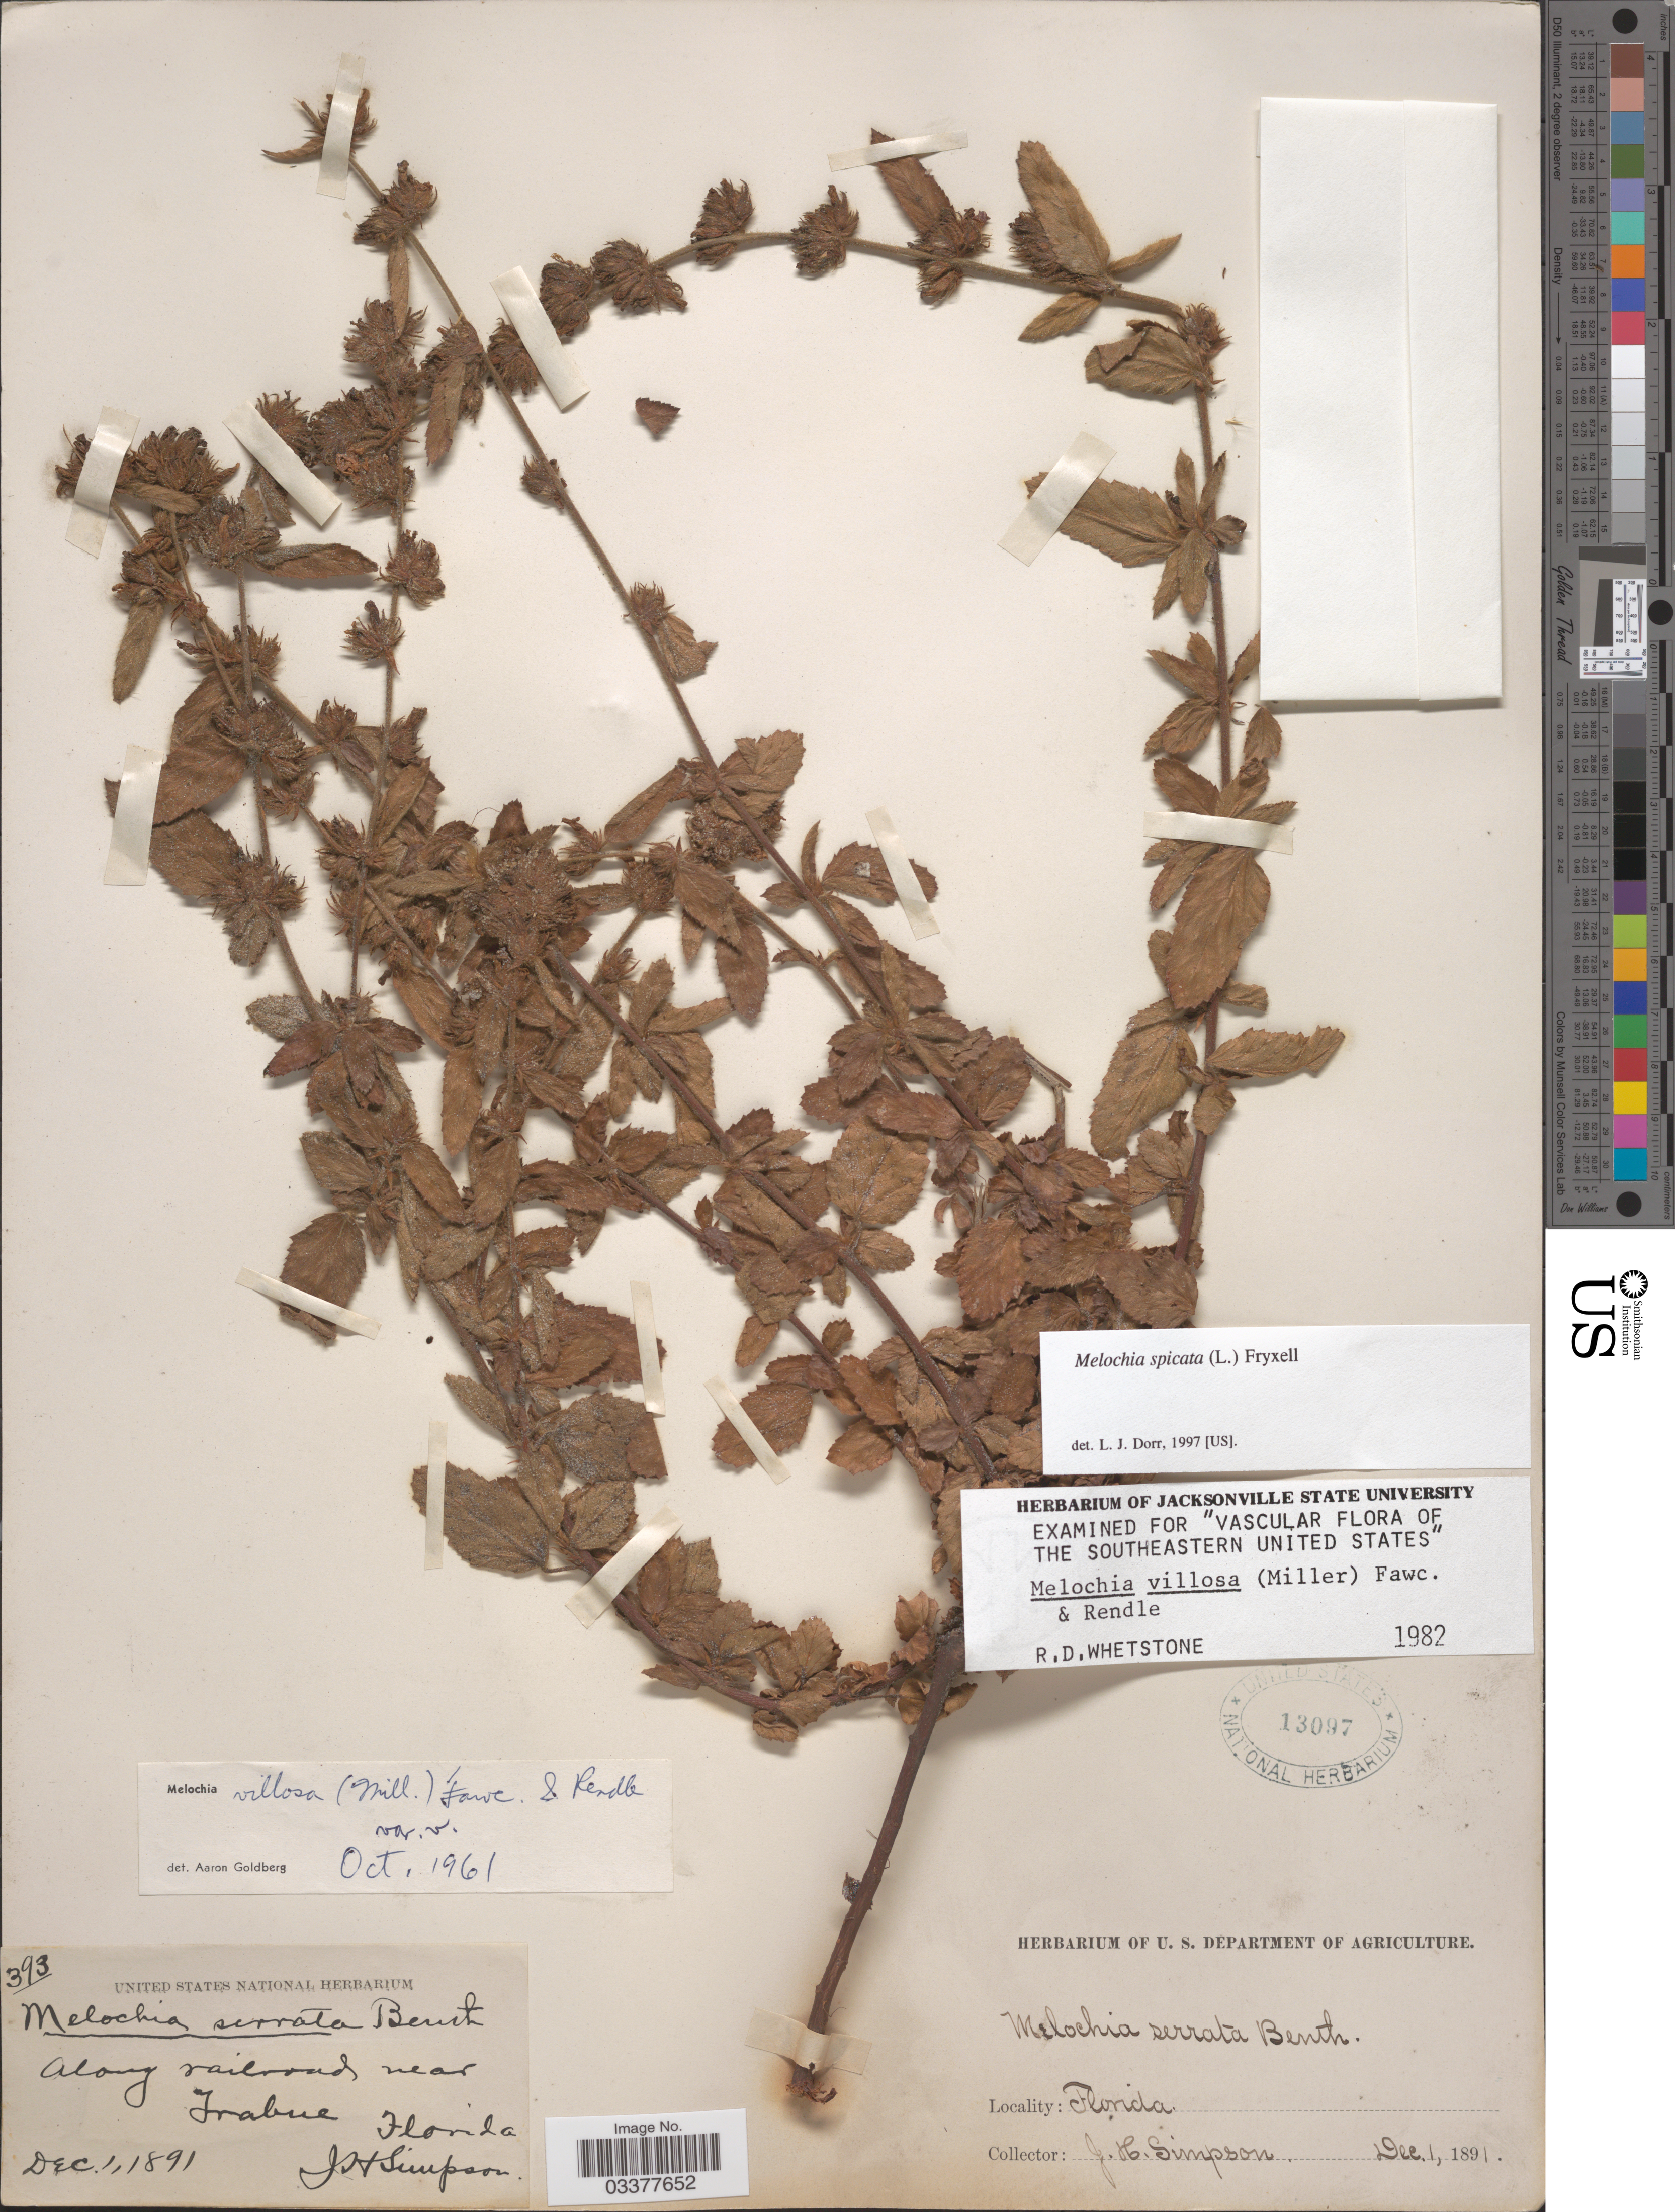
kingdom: Plantae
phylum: Tracheophyta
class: Magnoliopsida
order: Malvales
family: Malvaceae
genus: Melochia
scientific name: Melochia spicata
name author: (L.) Fryxell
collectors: J. H. Simpson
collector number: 393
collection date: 1891-12-01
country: United States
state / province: Florida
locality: Along railroad near Trabue.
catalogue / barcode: US 13097